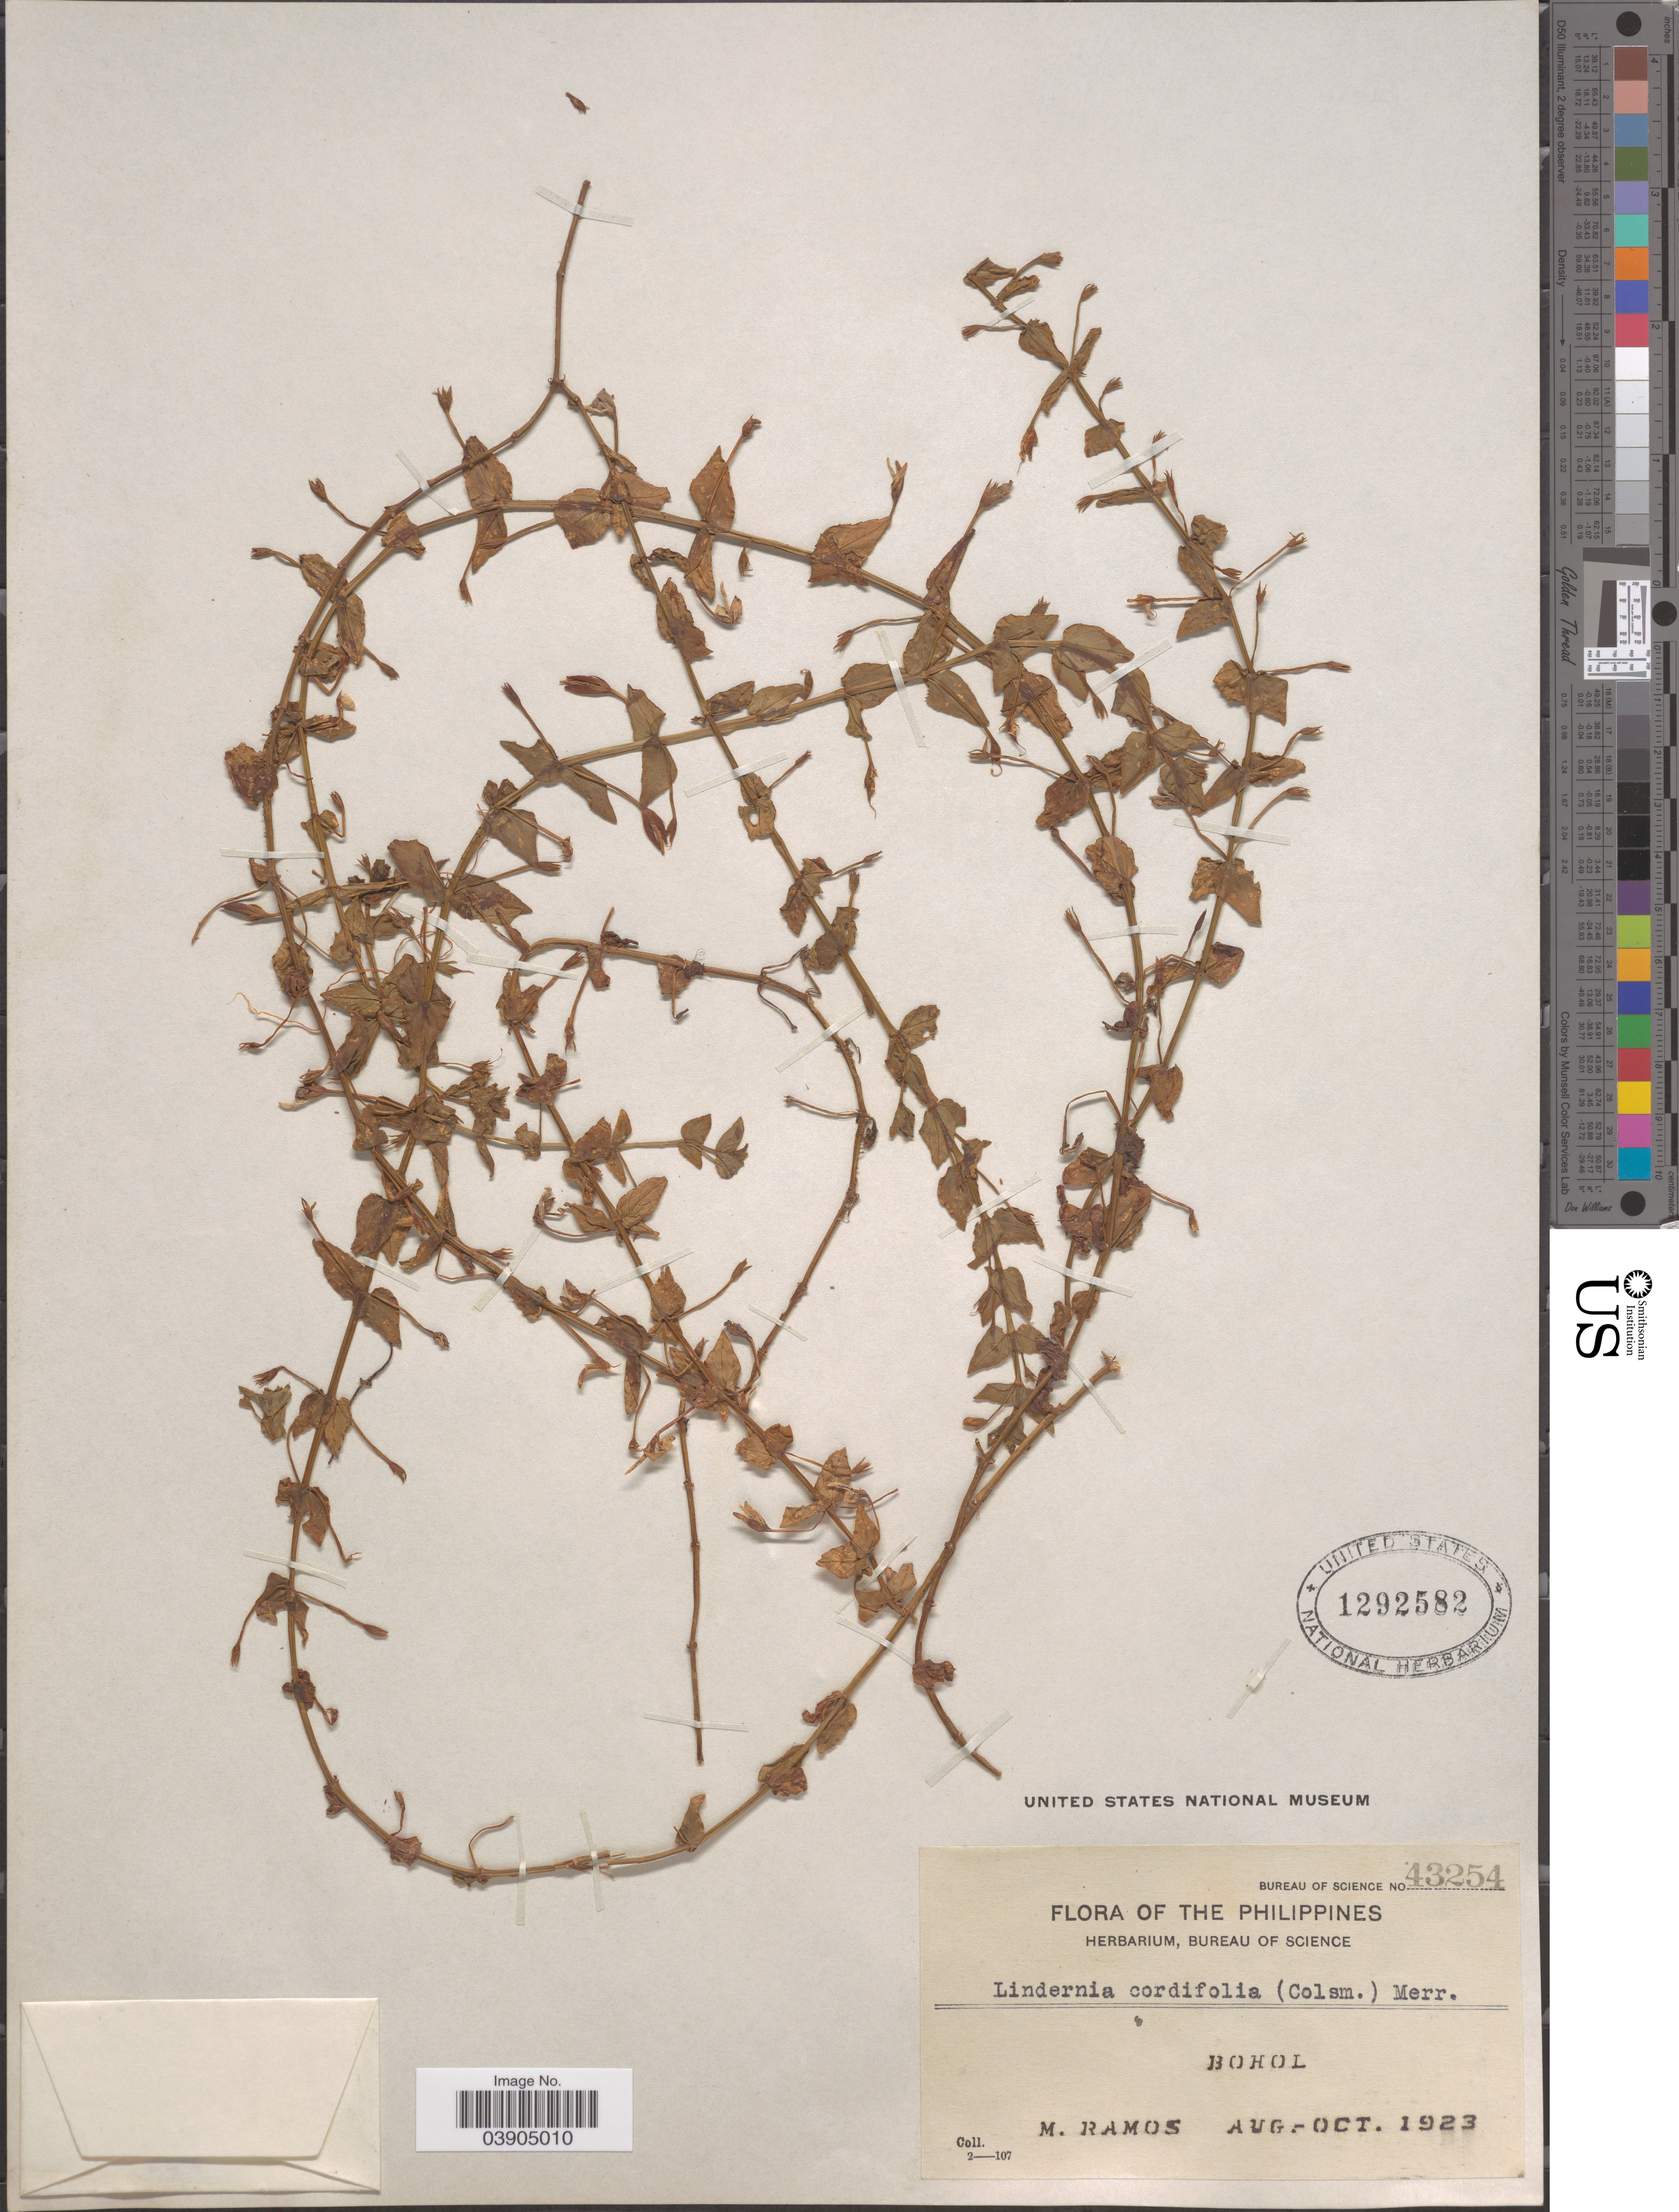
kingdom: Plantae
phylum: Tracheophyta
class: Magnoliopsida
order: Lamiales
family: Linderniaceae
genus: Lindernia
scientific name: Lindernia anagallis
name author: (Burm. f.) Pennell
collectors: M. Ramos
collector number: Bureau of Science 43254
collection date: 1923-08/1923-10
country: Philippines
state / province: Central Visayas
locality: Bohol.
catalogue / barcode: US 1292582